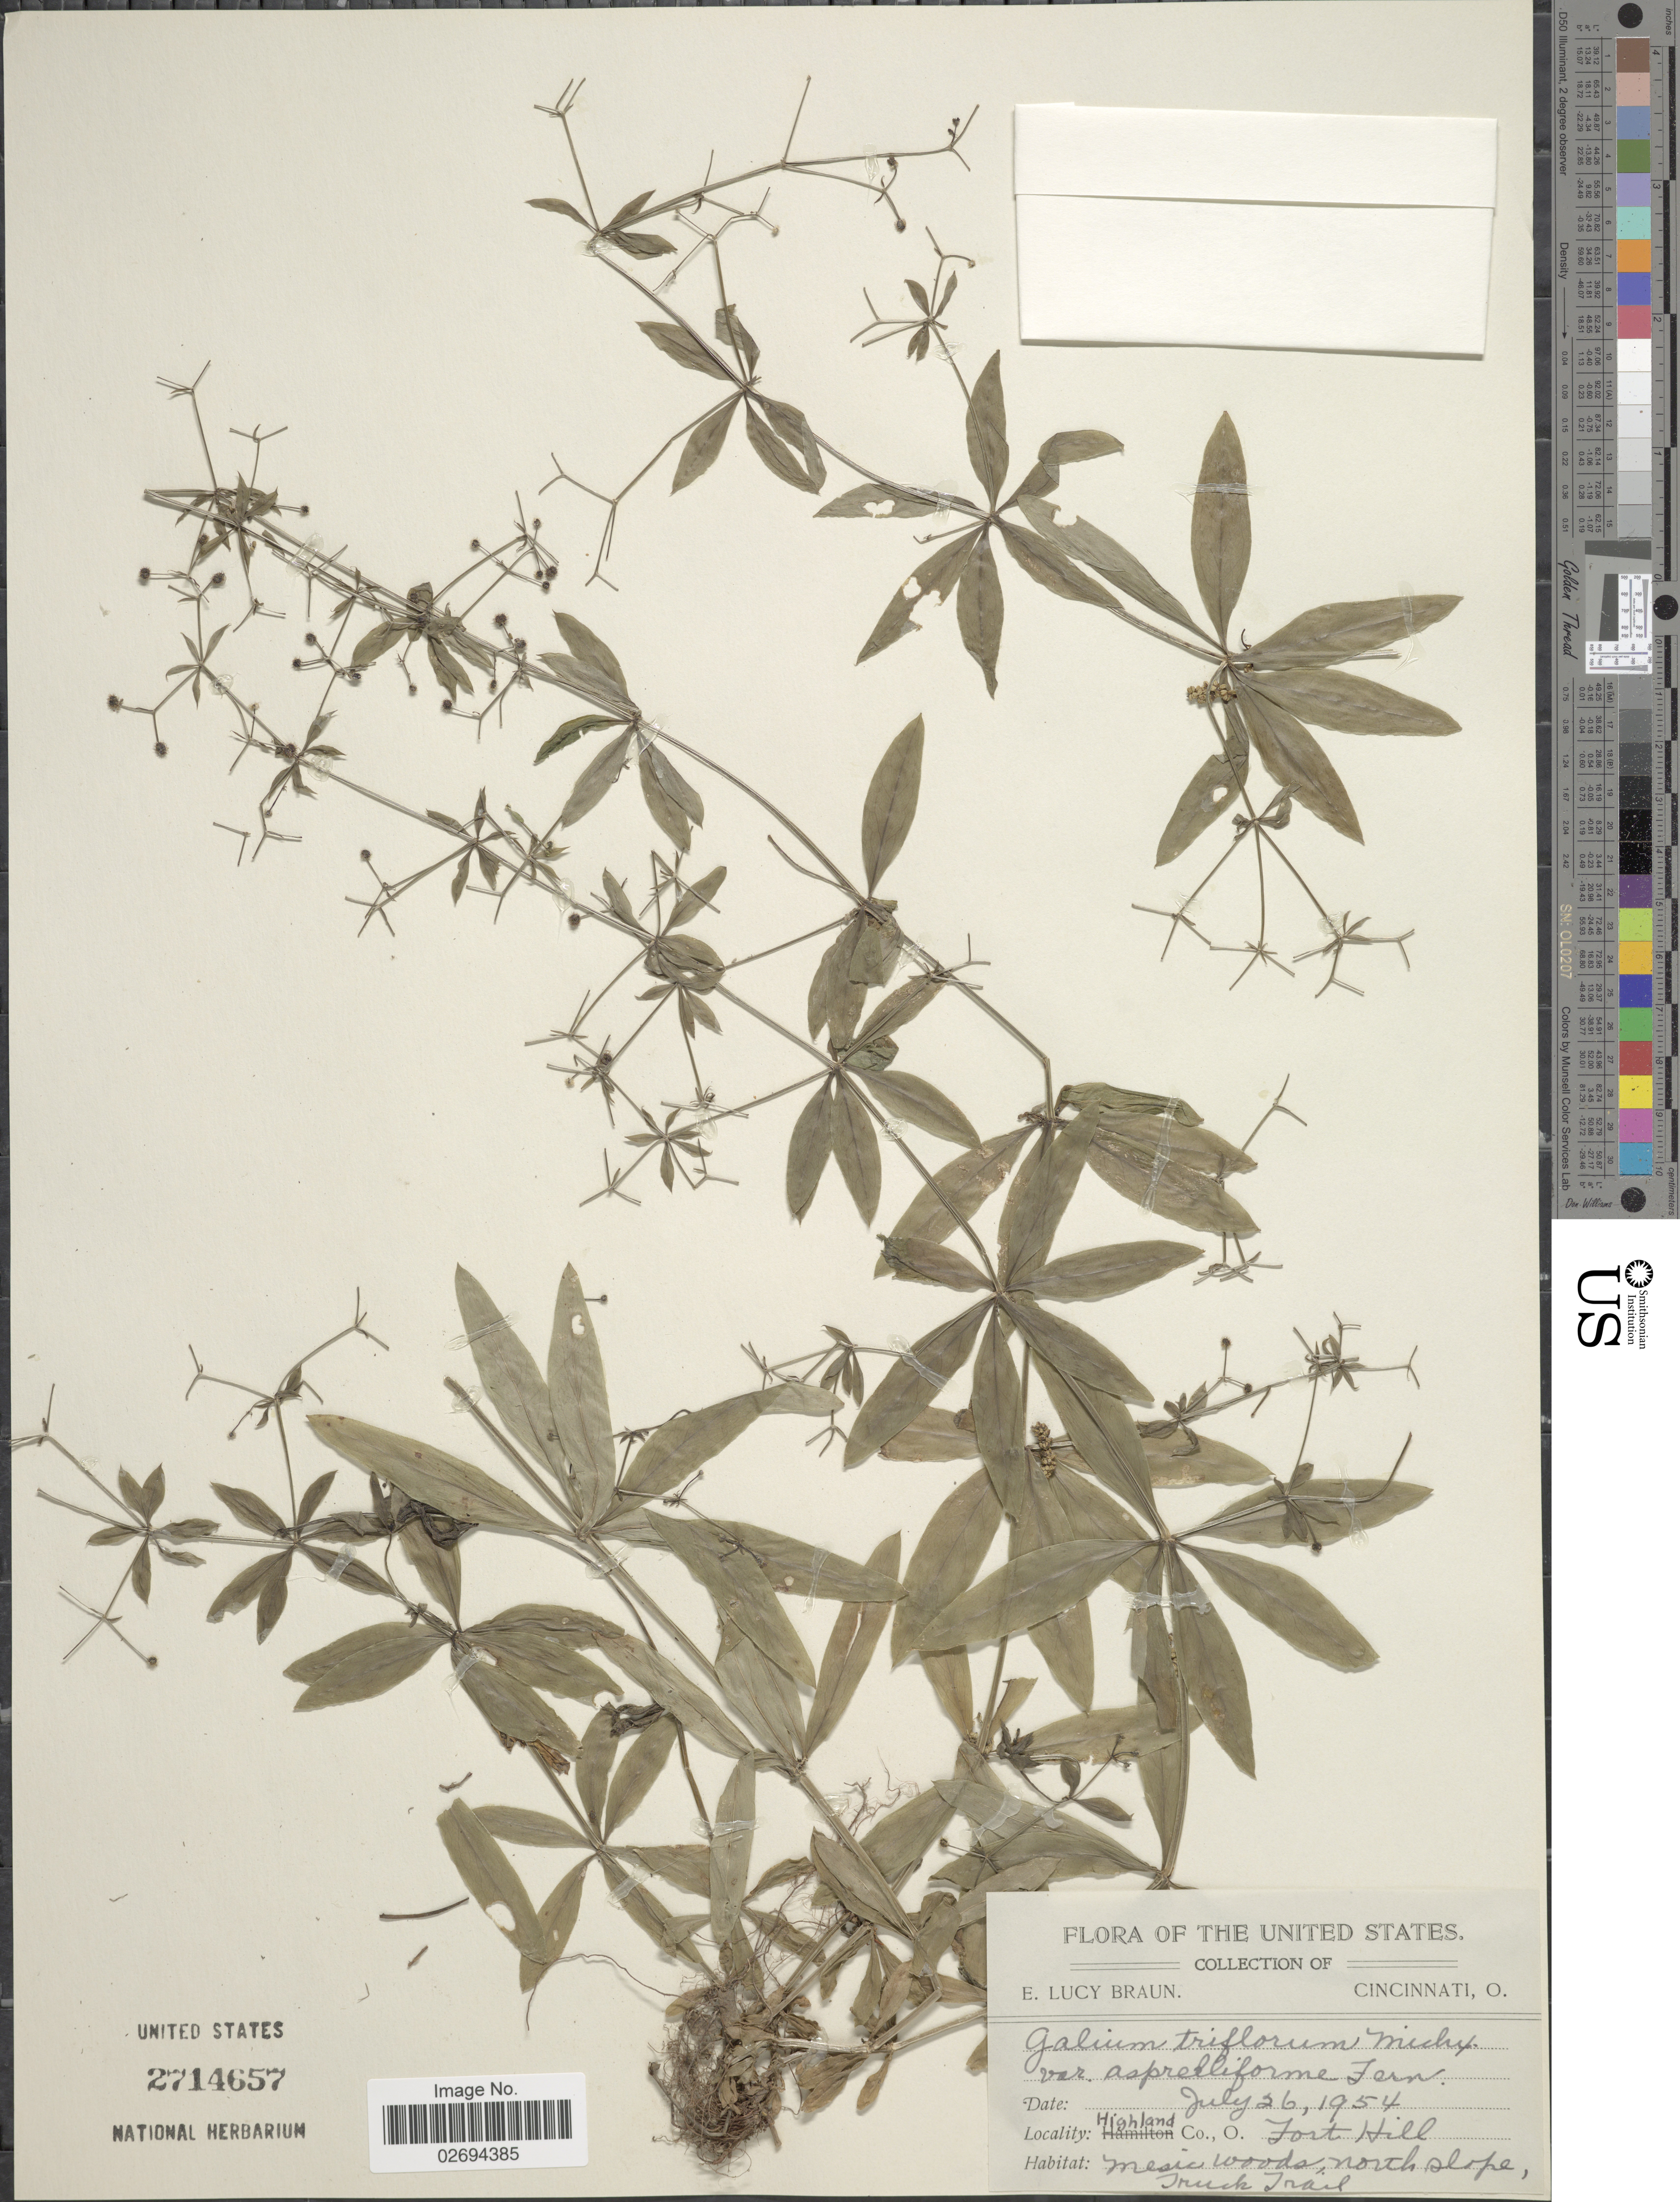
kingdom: Plantae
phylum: Tracheophyta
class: Magnoliopsida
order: Gentianales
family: Rubiaceae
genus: Galium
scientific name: Galium triflorum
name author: Michx.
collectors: E. L. Braun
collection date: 1954-07-26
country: United States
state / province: Ohio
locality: Highland Co., O. Fort Hill. North slope, Truck Trail.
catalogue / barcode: US 2714657